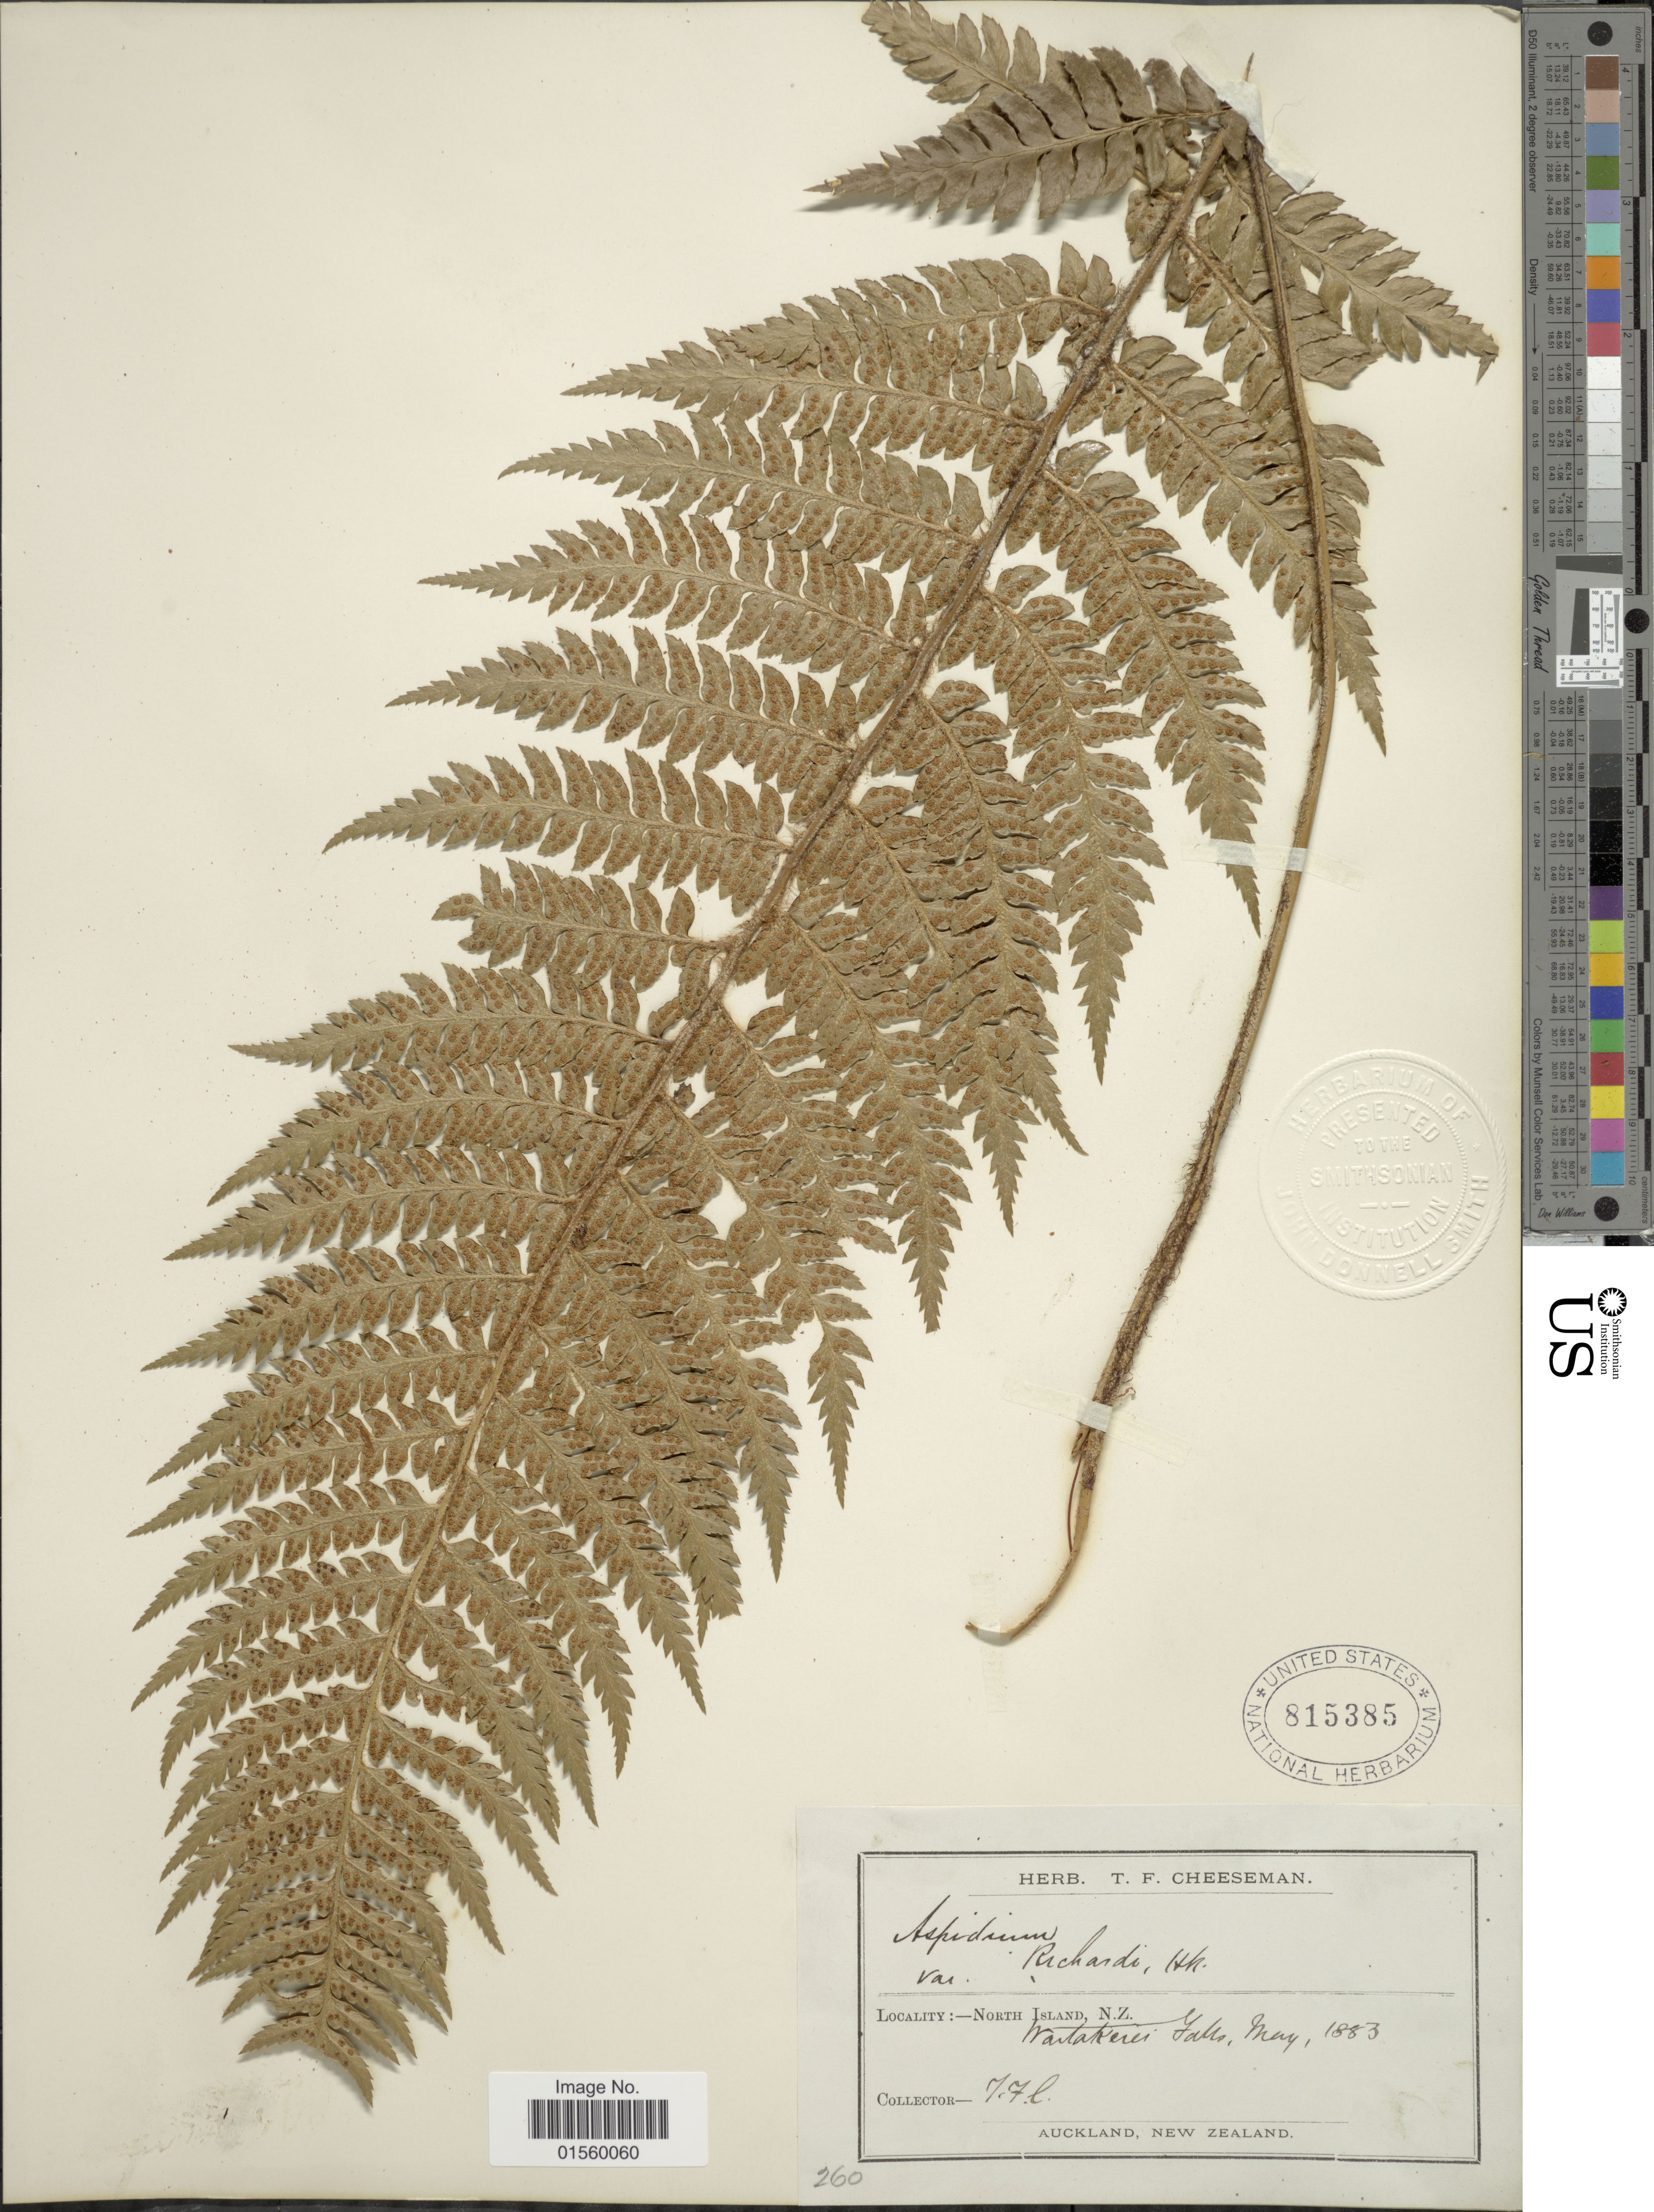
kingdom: Plantae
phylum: Tracheophyta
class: Polypodiopsida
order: Polypodiales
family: Dryopteridaceae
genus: Polystichum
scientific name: Polystichum richardii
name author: J. Sm.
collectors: T. F. Cheeseman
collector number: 260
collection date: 1883-05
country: New Zealand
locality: North Island, N.Z., Waitakere Falls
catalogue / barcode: US 815385